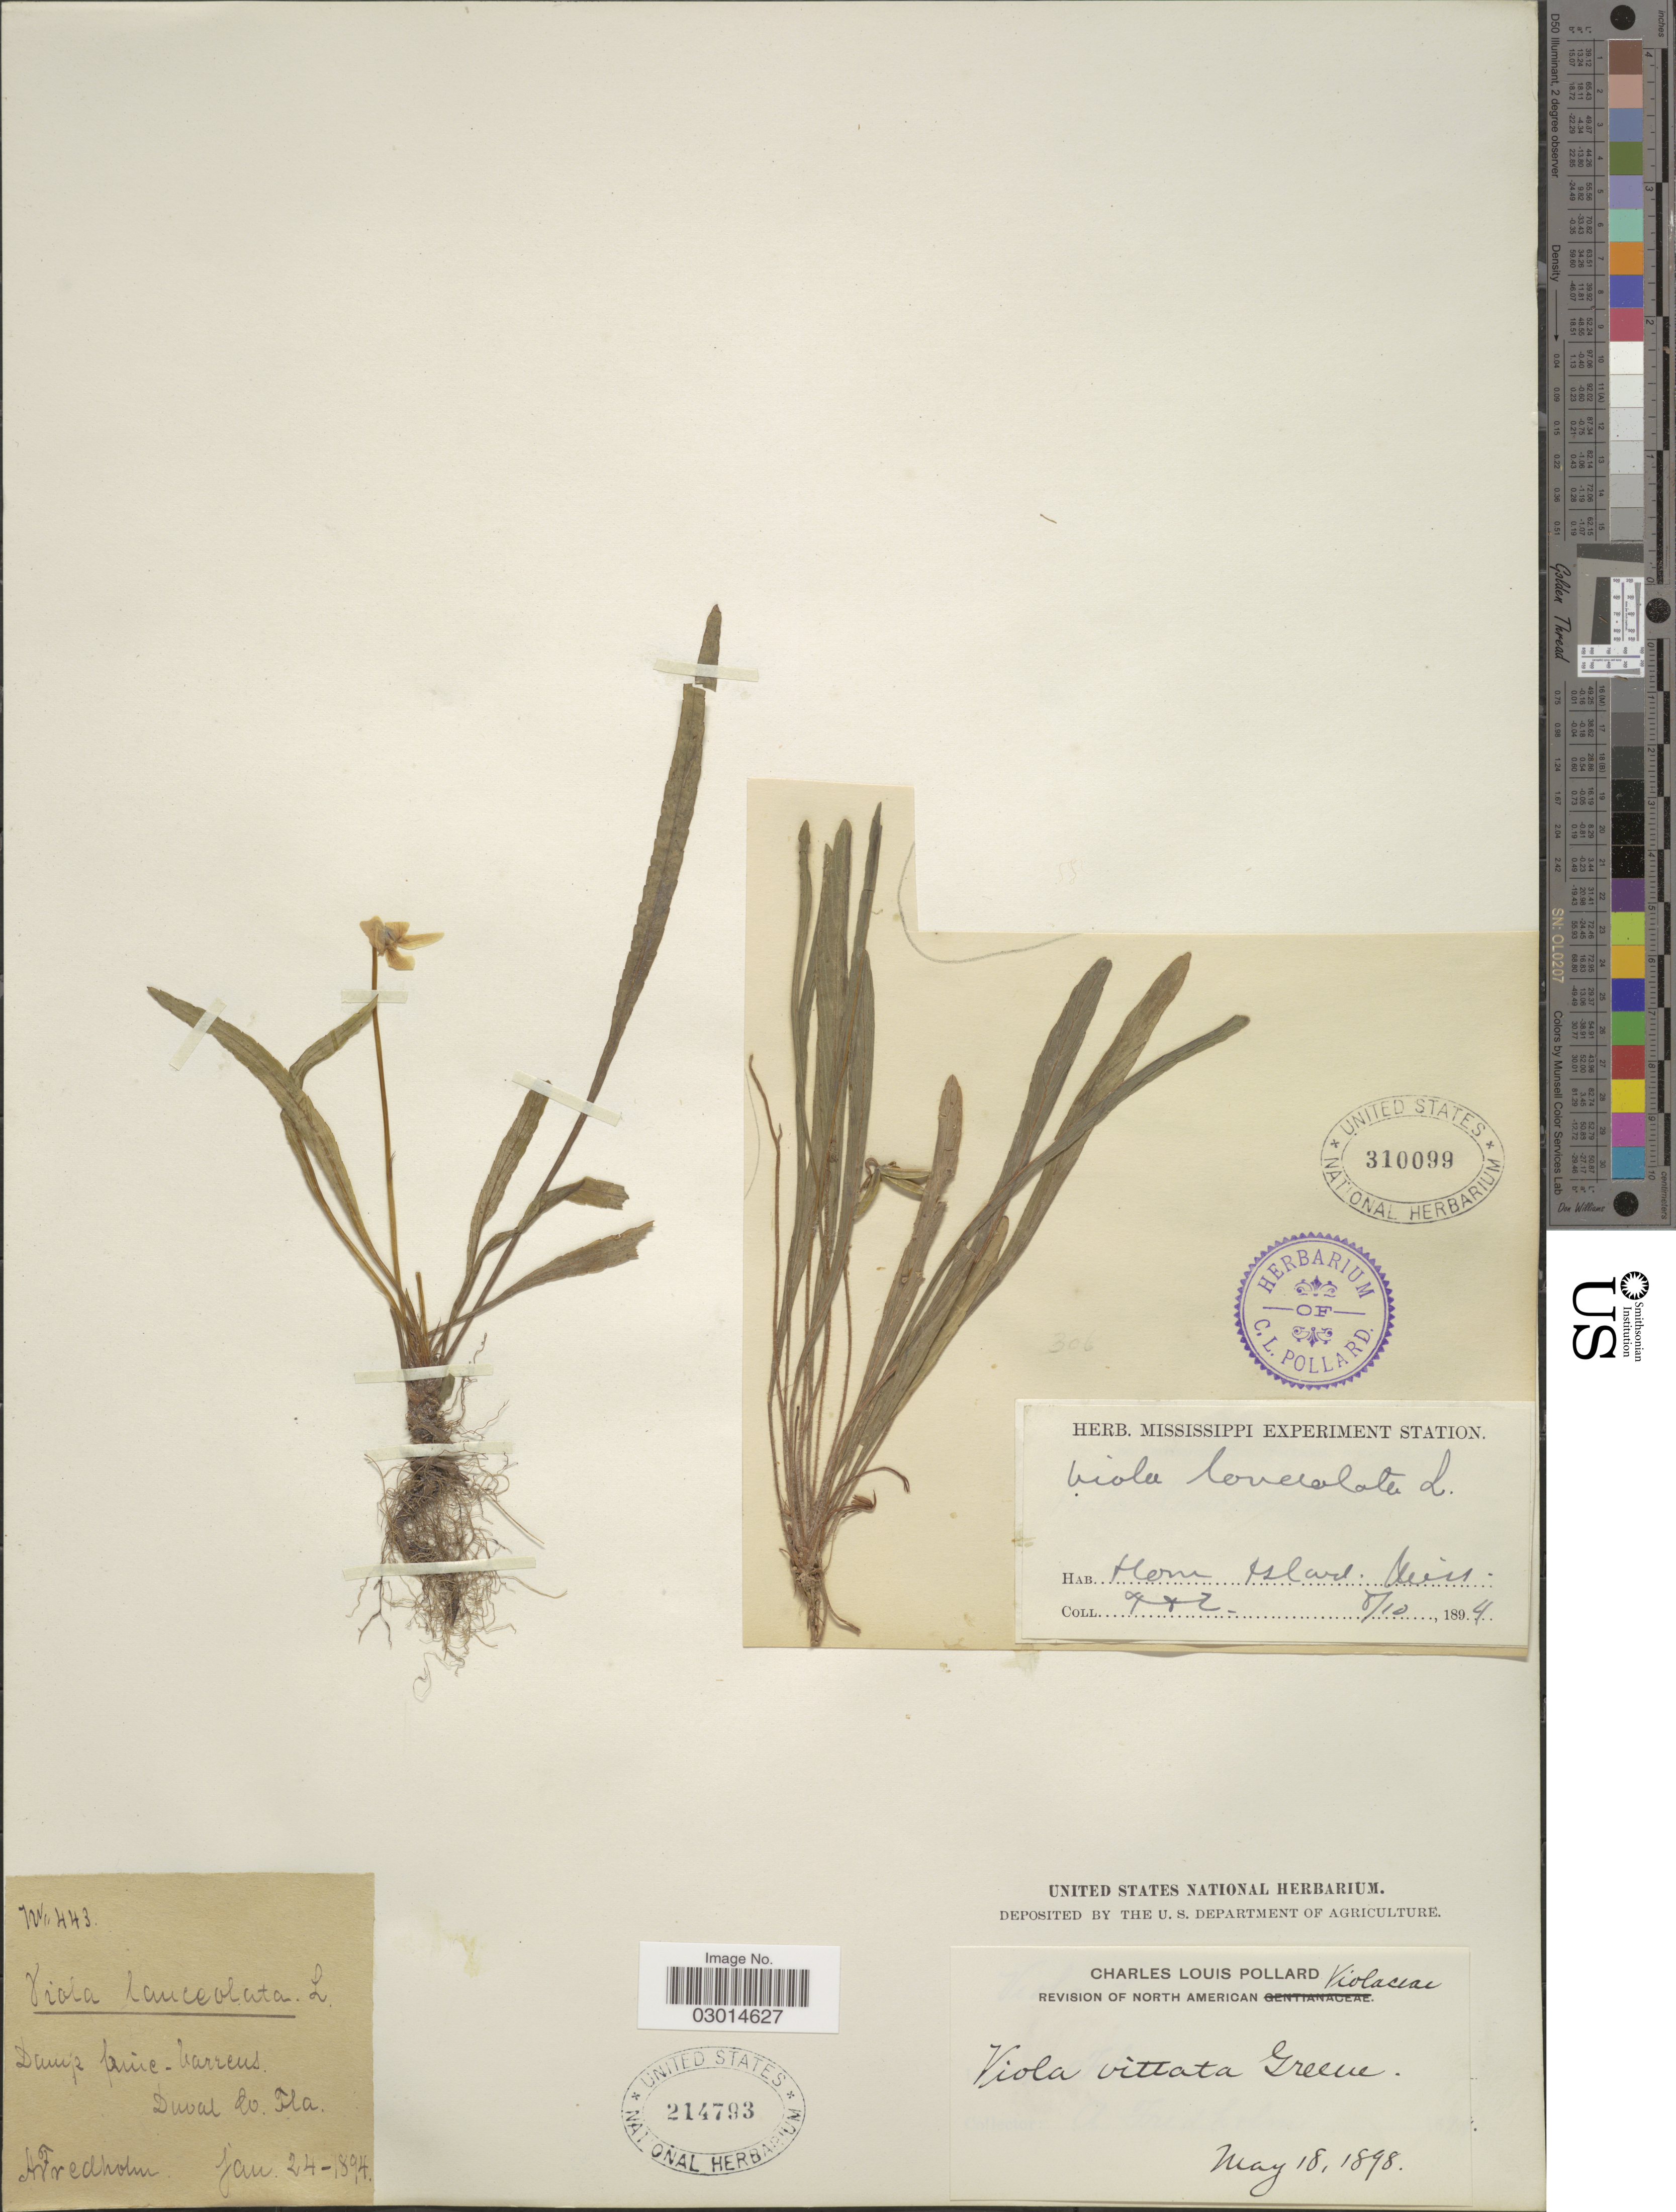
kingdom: Plantae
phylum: Tracheophyta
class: Magnoliopsida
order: Malpighiales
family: Violaceae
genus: Viola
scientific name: Viola dentriculosa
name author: Pursh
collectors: A. Fredholm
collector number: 443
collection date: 1894-01-24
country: United States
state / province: Florida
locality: Duval Co.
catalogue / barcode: US 214793